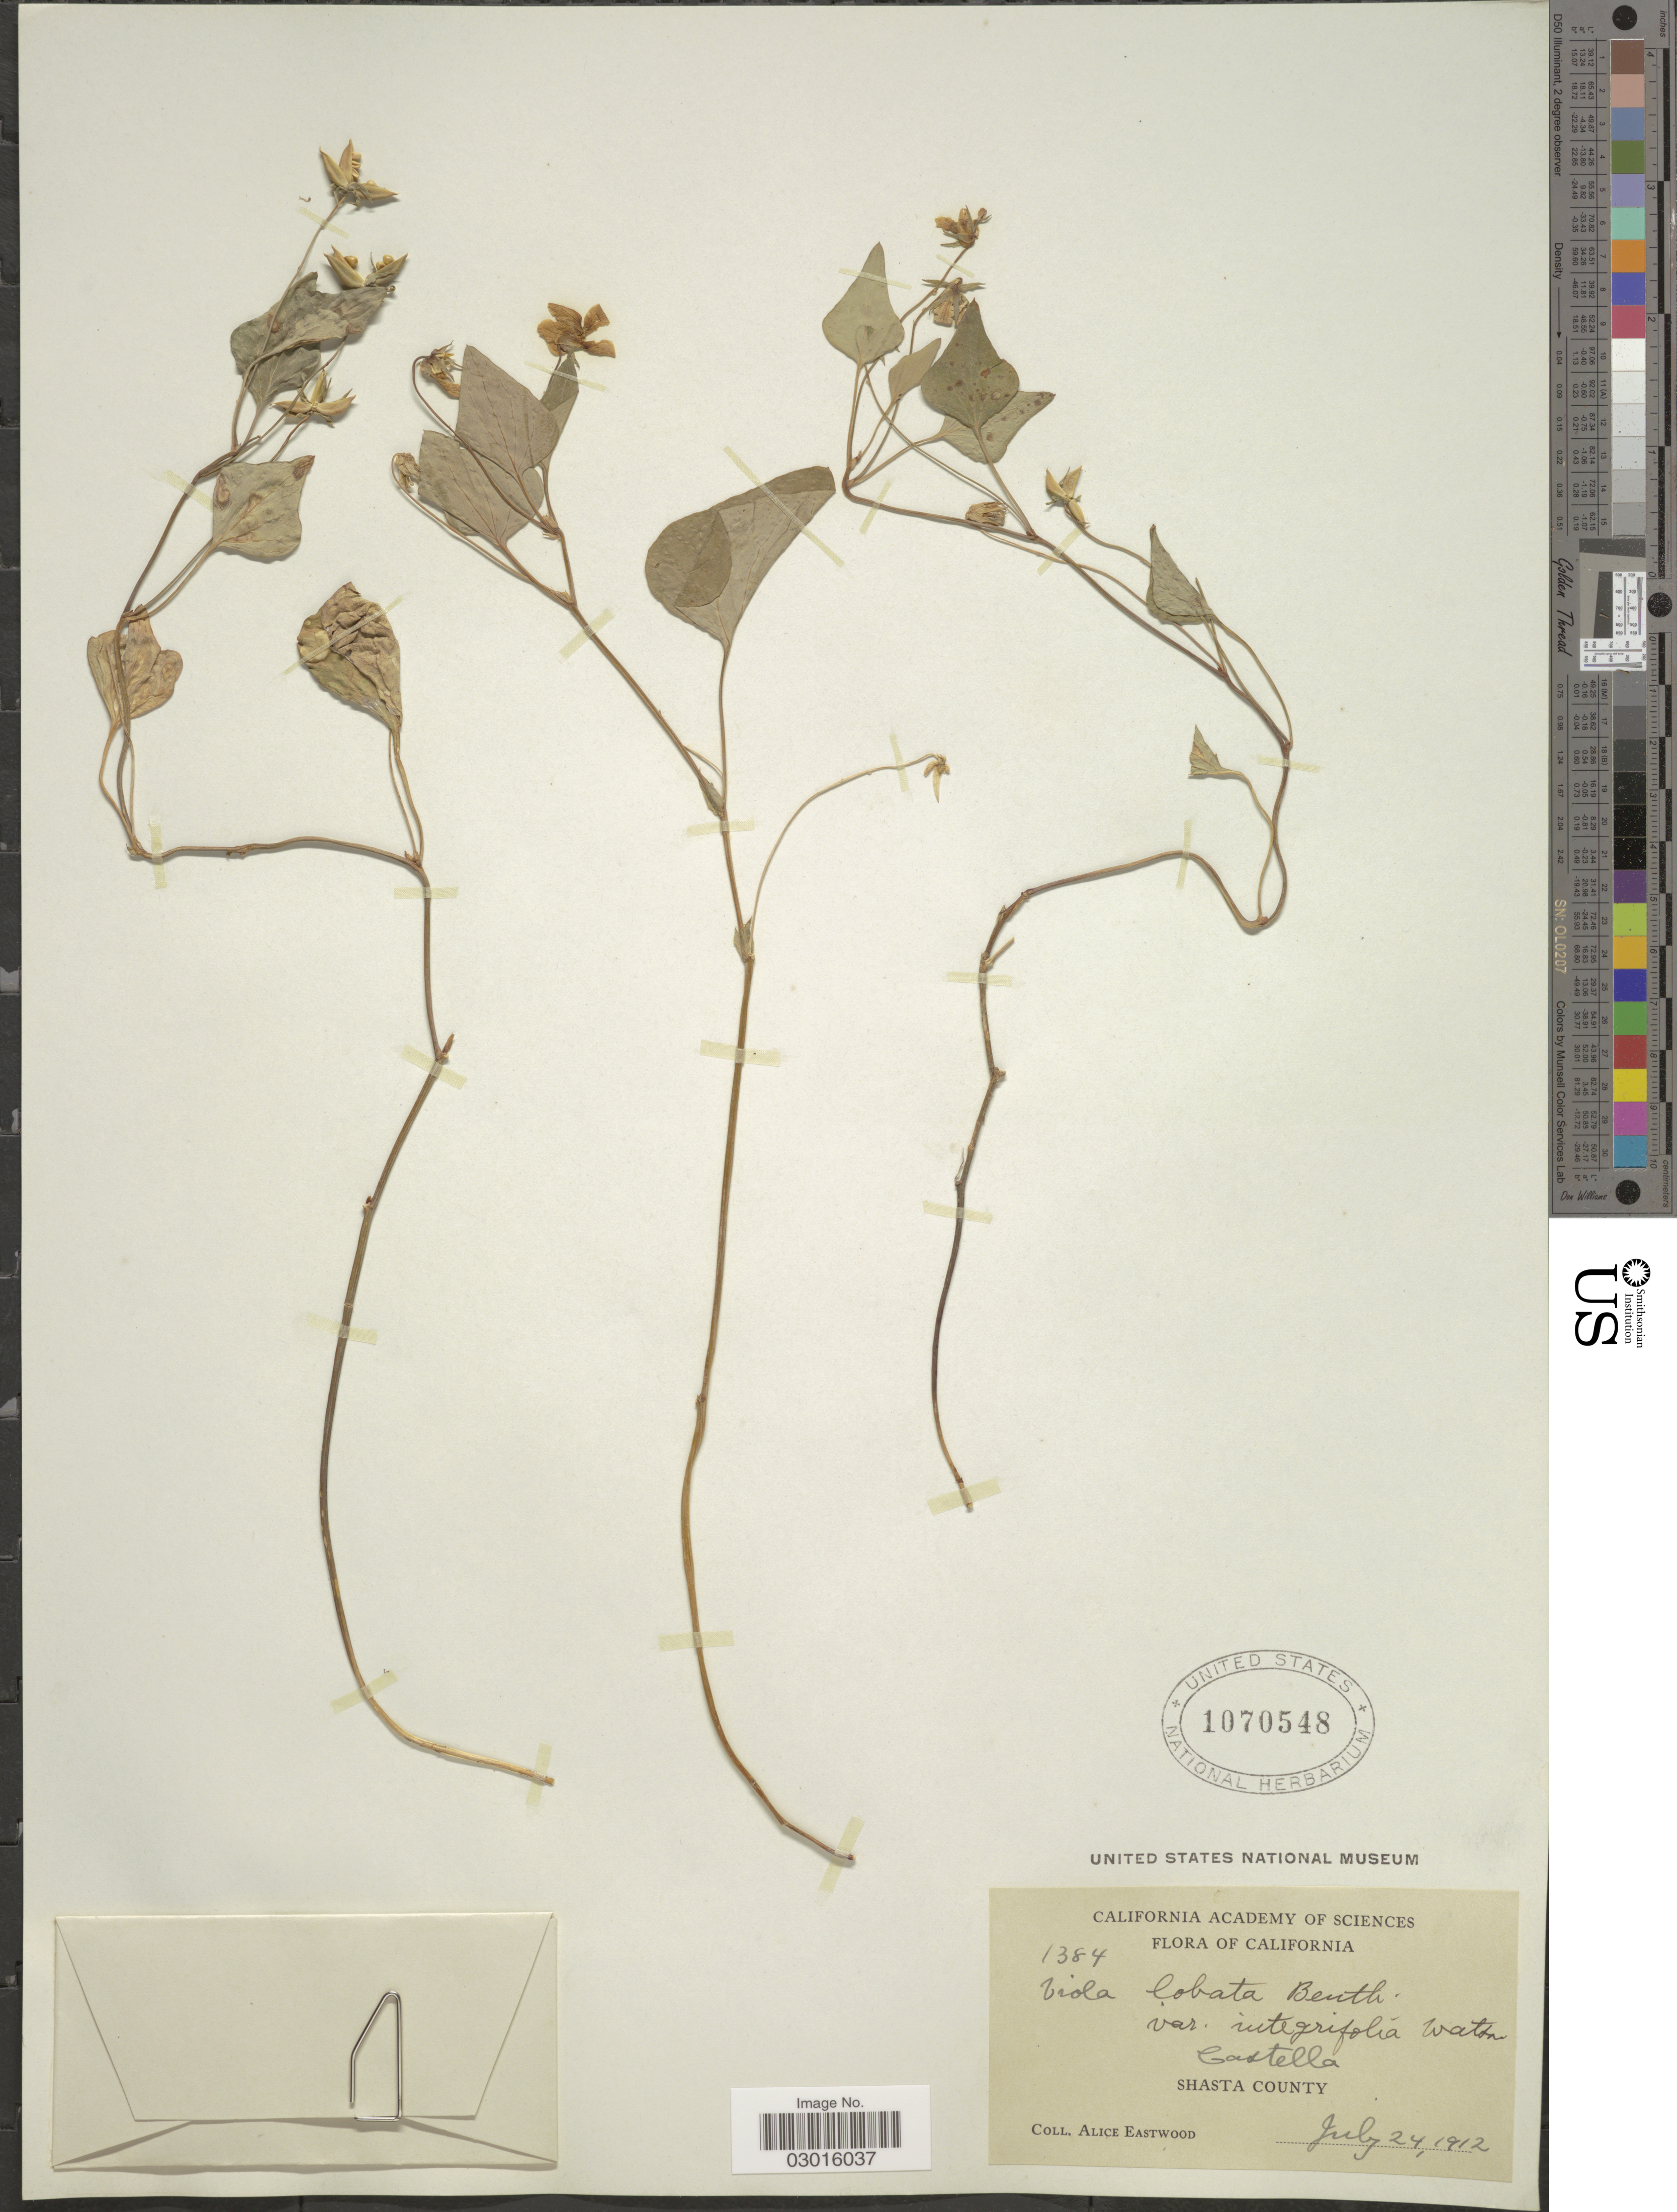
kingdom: Plantae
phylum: Tracheophyta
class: Magnoliopsida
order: Malpighiales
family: Violaceae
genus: Viola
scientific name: Viola lobata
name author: Benth.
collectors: A. Eastwood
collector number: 1384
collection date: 1912-07-24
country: United States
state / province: California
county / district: Shasta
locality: Castella, Shasta County.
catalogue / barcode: US 1070548